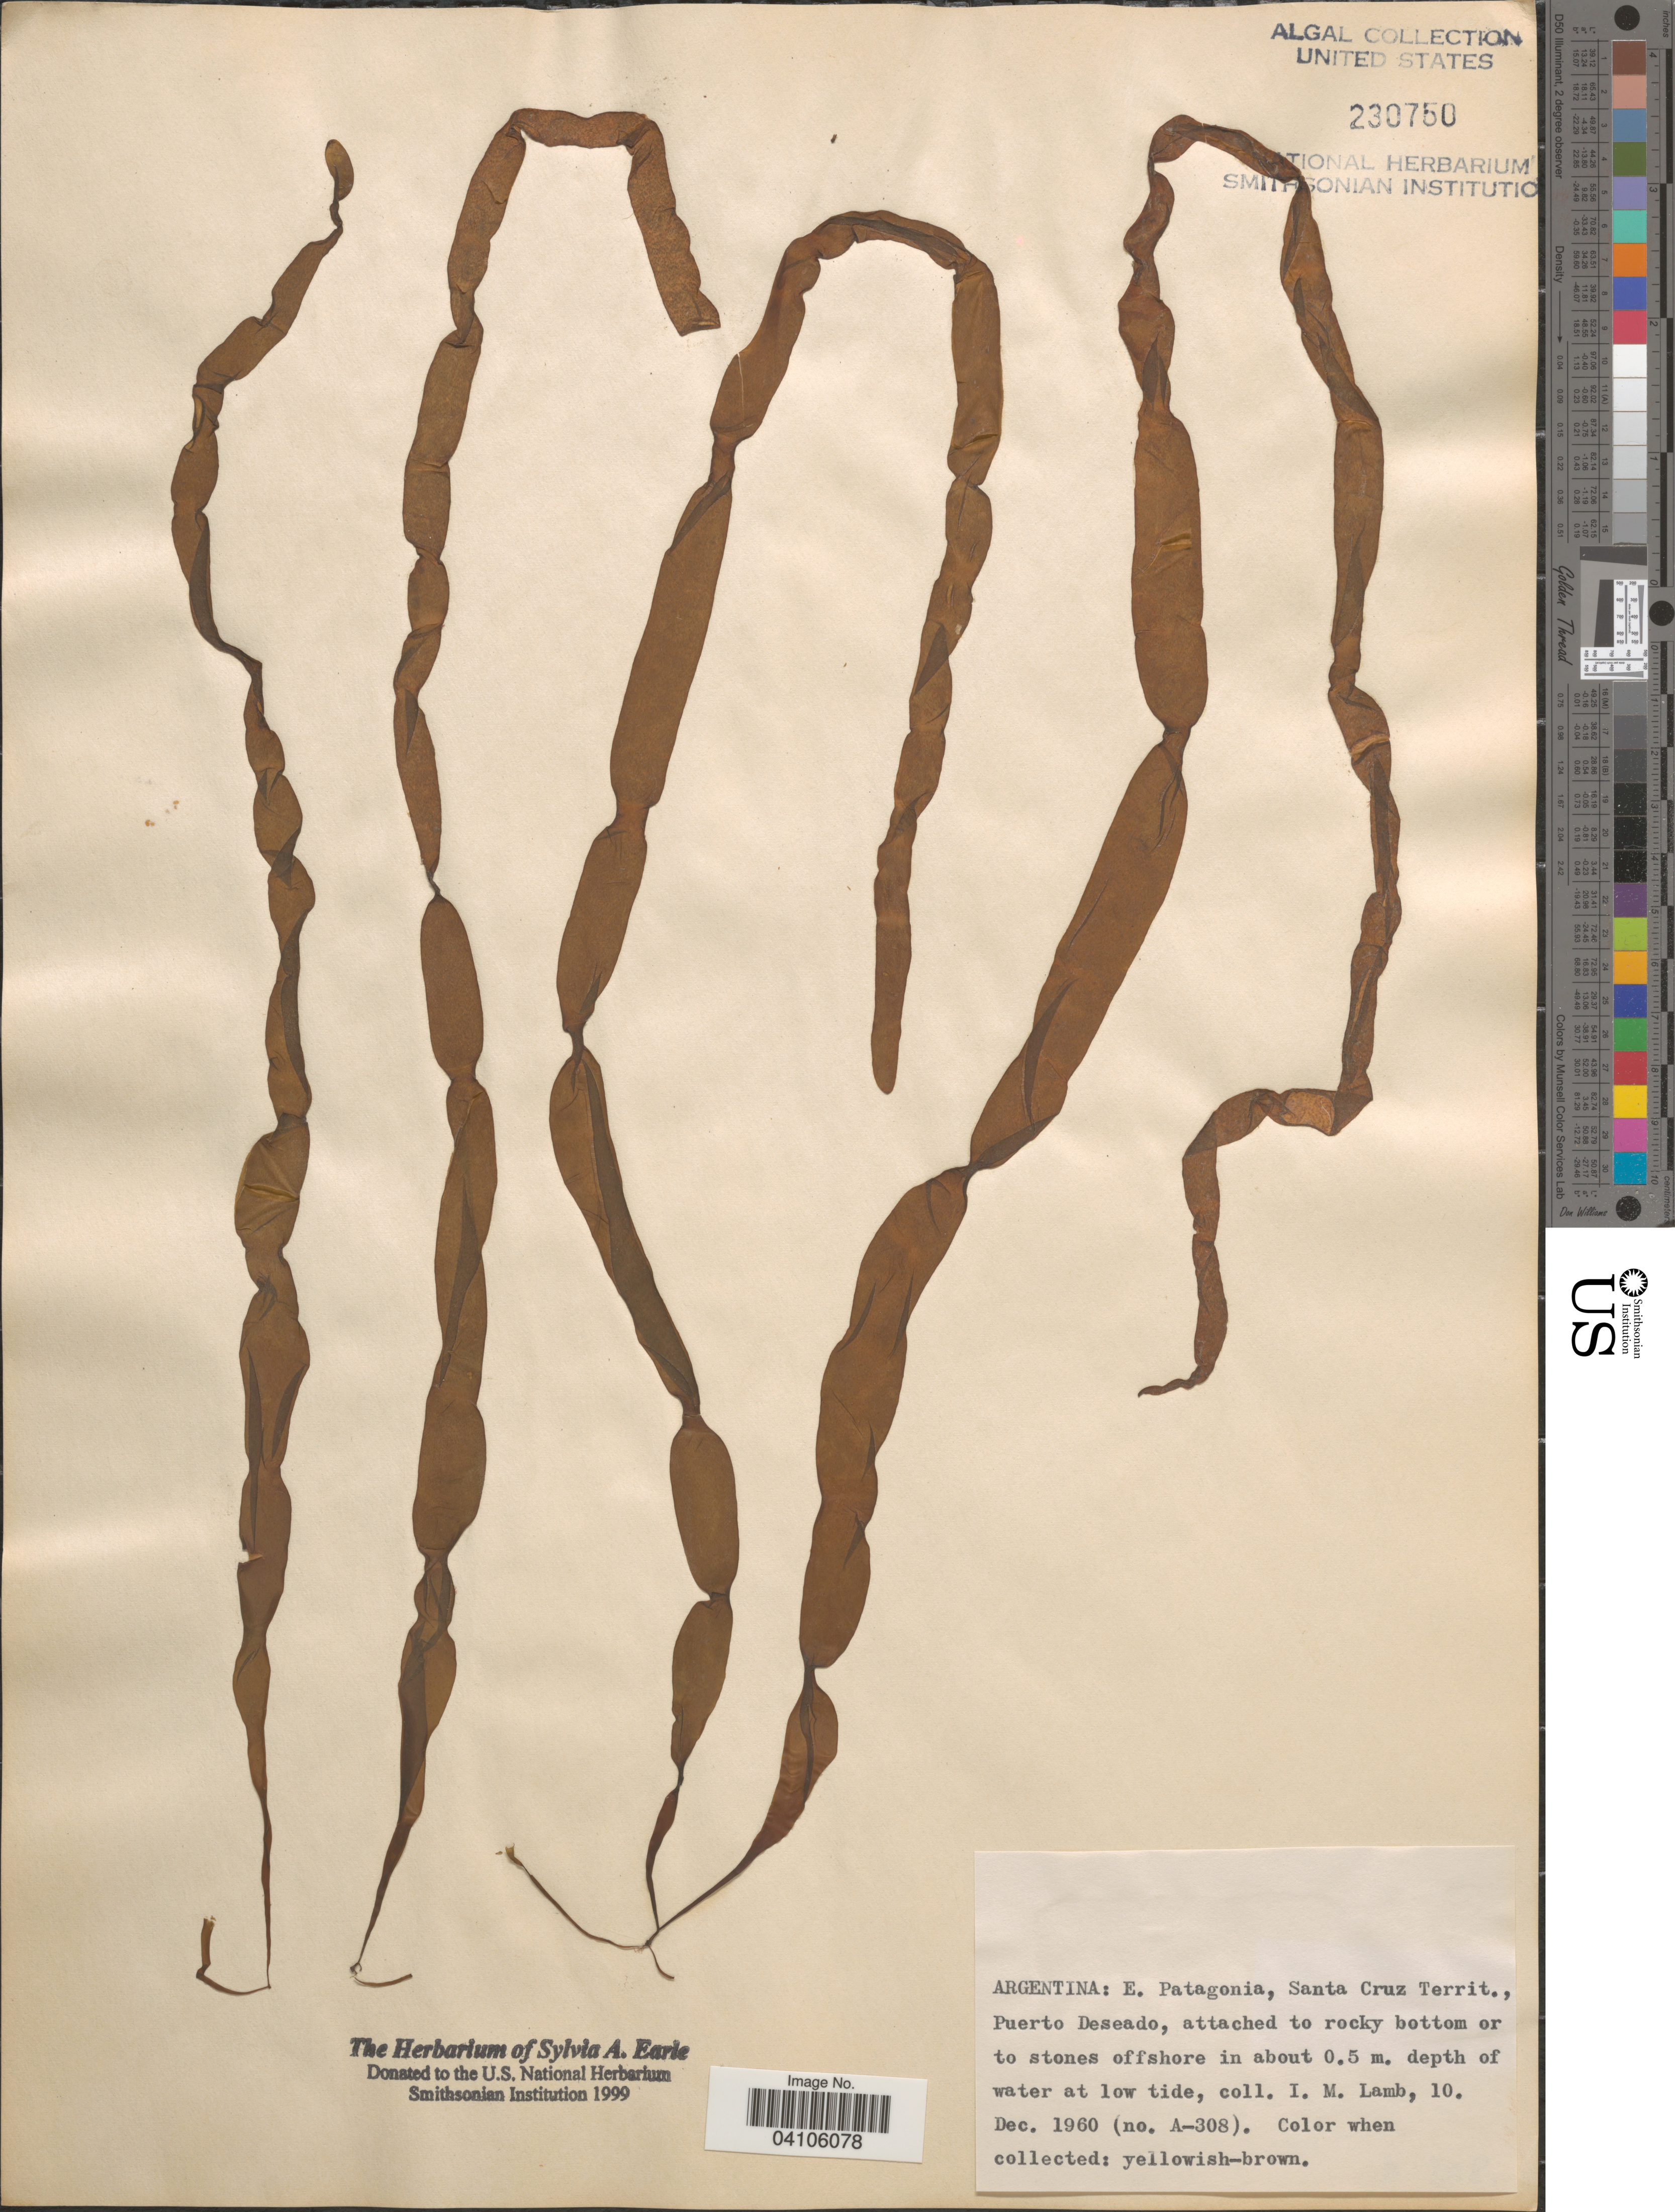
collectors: I. M. Lamb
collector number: A-308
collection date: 1960-12-10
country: Argentina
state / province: Santa Cruz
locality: E. Patagonia, Santa Cruz Territ., Puerto Deseado.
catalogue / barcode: US 230750